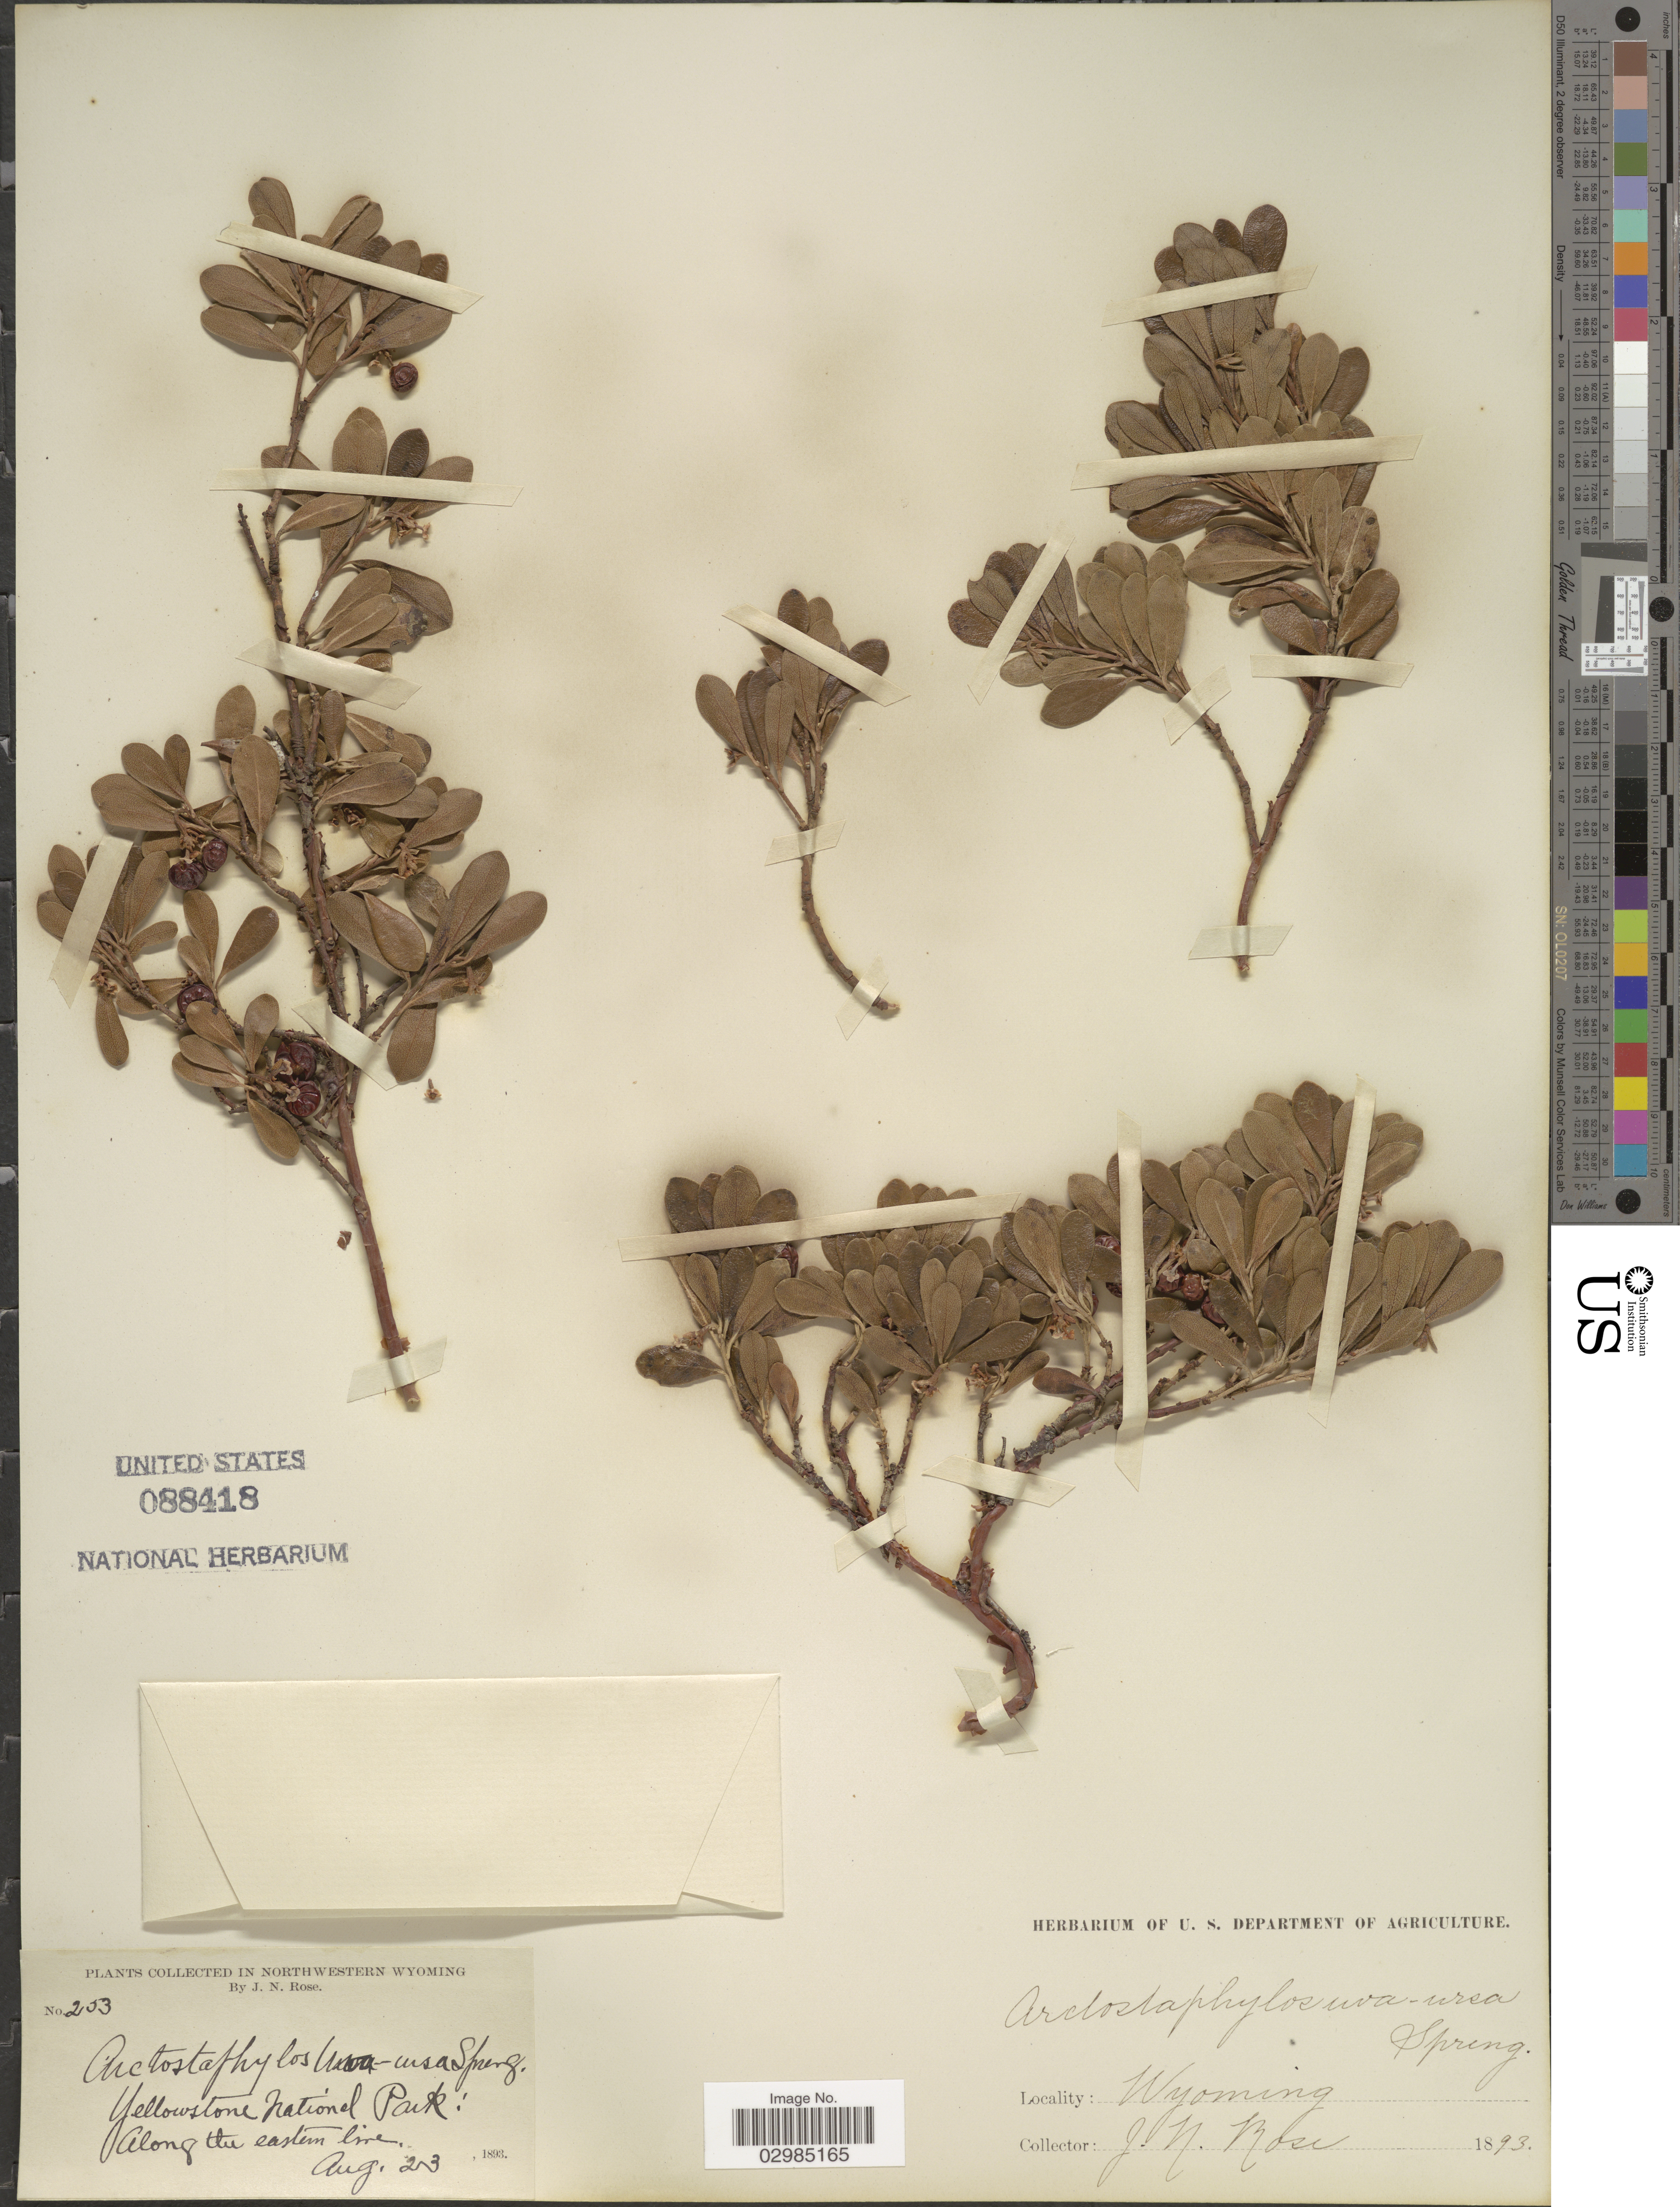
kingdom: Plantae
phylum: Tracheophyta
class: Magnoliopsida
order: Ericales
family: Ericaceae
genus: Arctostaphylos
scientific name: Arctostaphylos uva-ursi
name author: (L.) Spreng.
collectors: J. N. Rose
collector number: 253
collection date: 1893-08-23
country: United States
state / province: Wyoming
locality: Northwestern Wyoming. Yellowstone National Park: Along the eastern line.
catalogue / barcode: US 88418